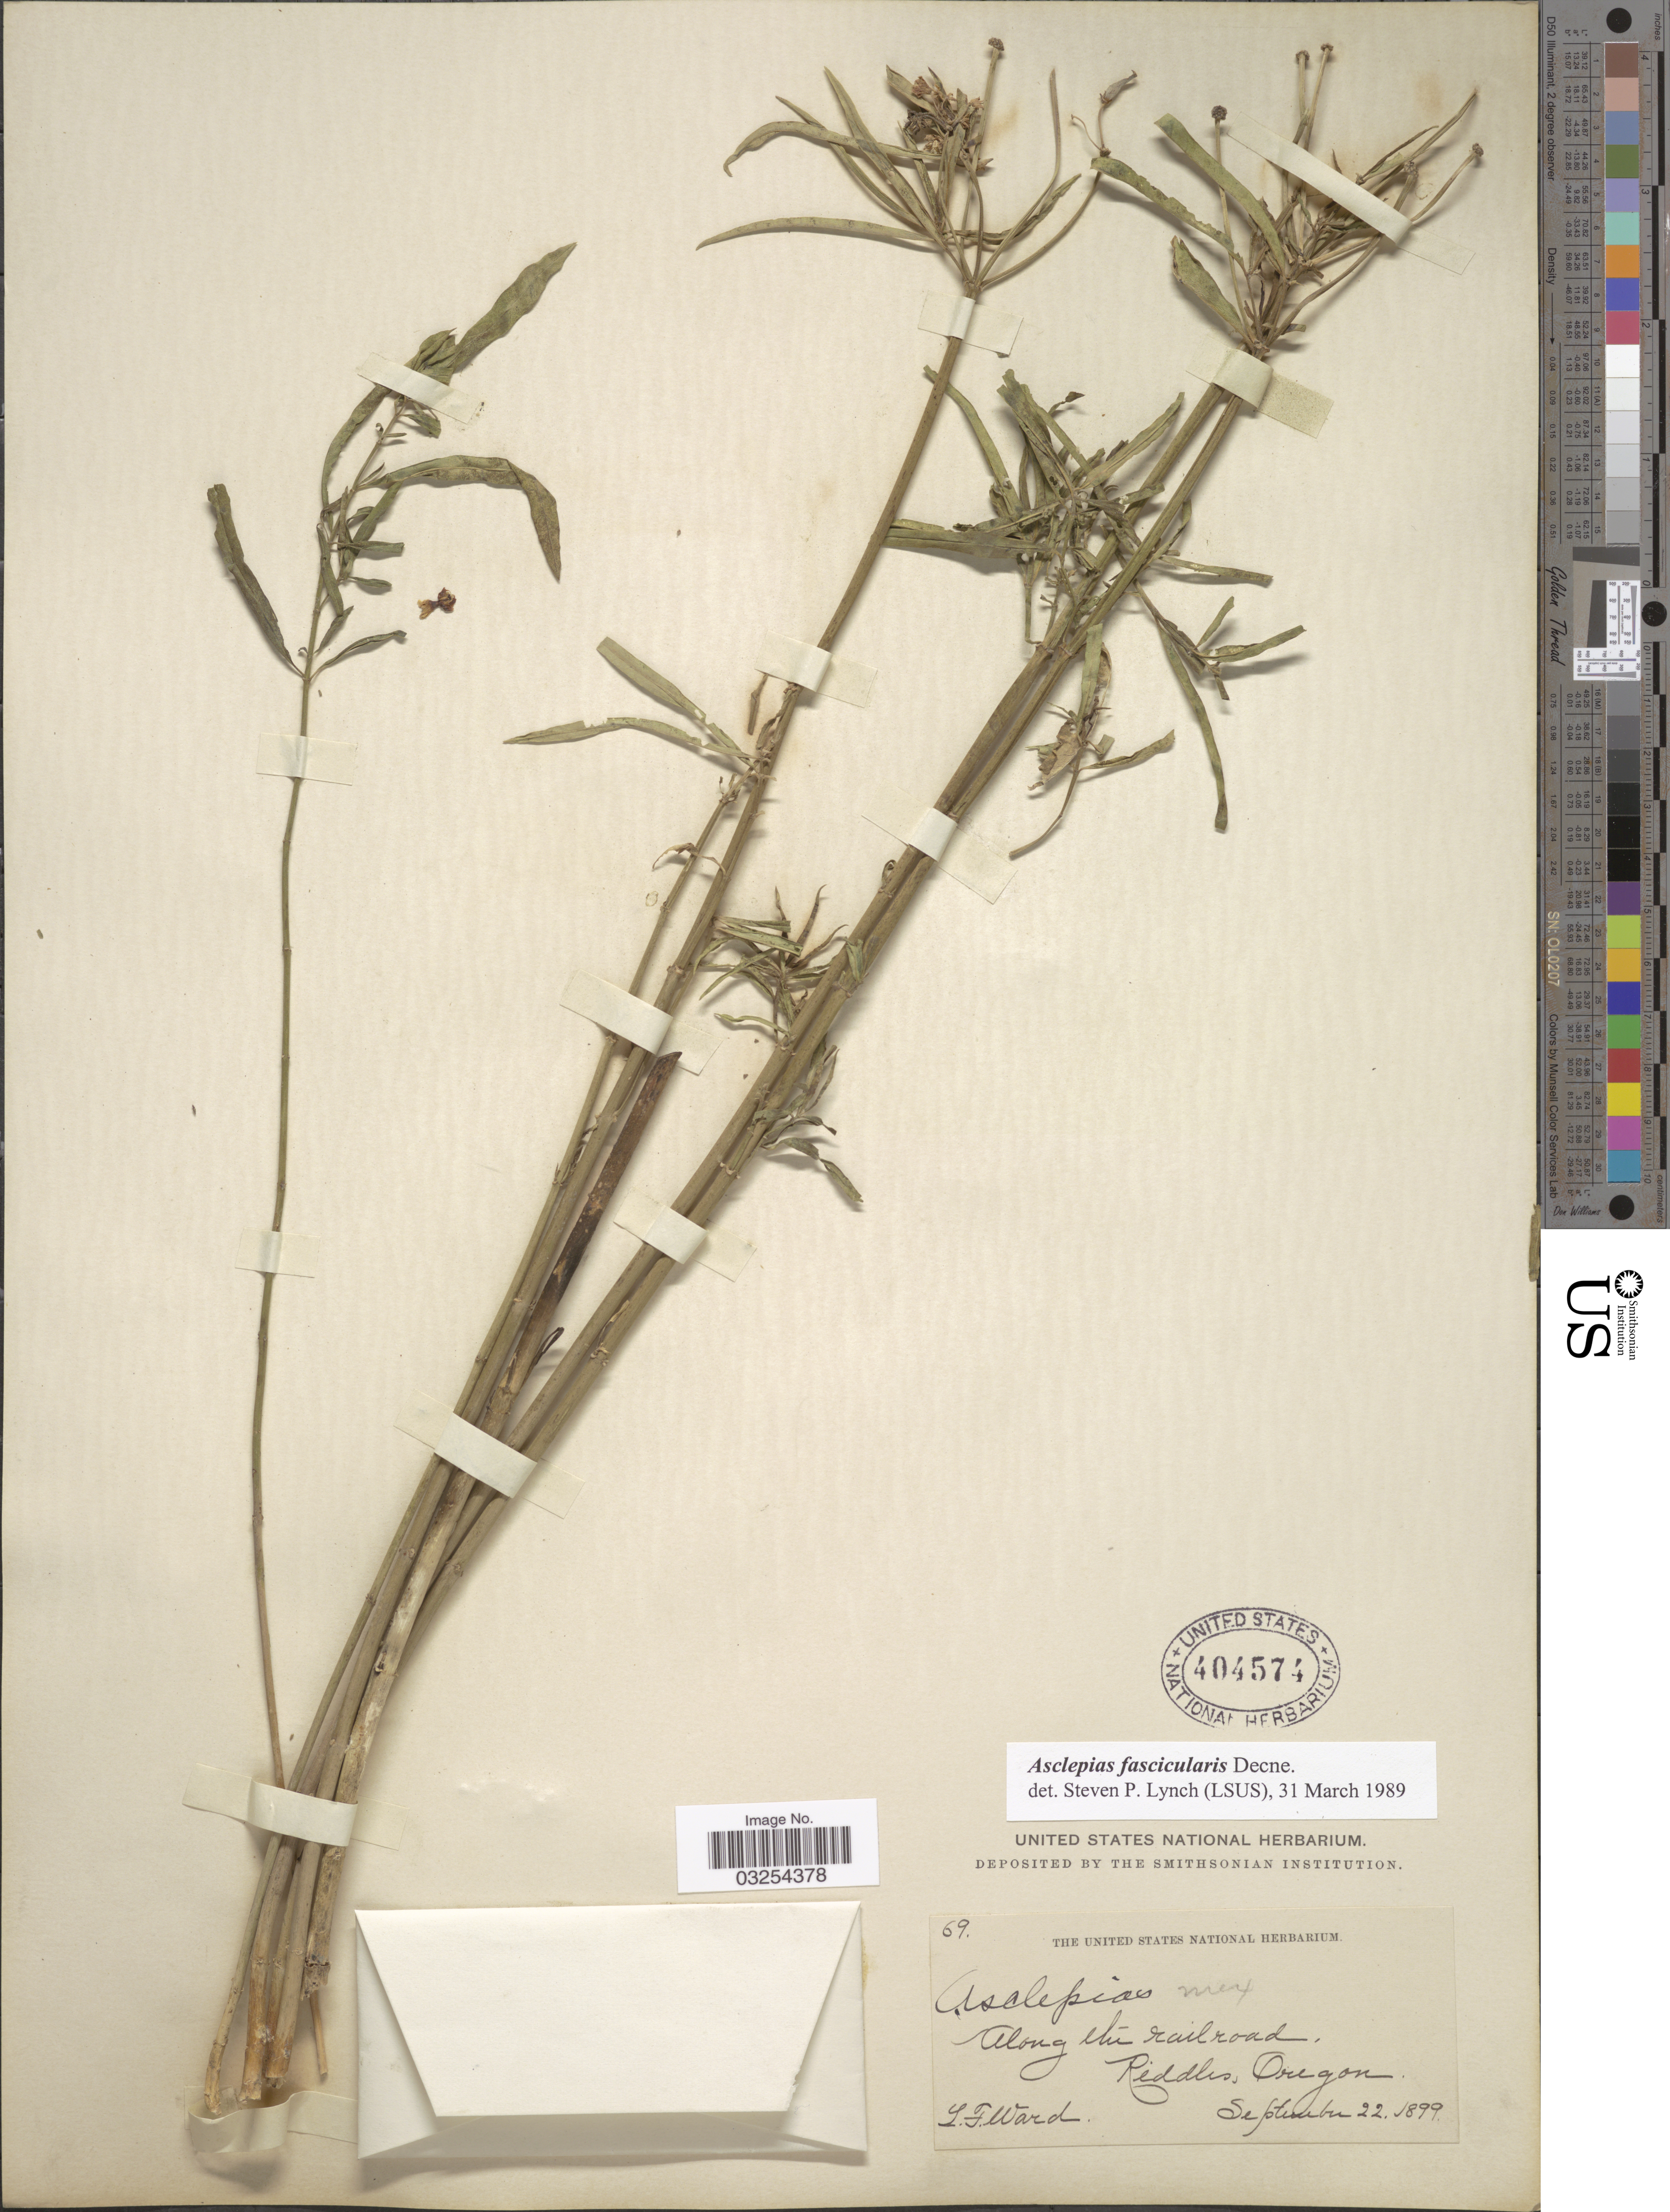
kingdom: Plantae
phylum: Tracheophyta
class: Magnoliopsida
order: Gentianales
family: Apocynaceae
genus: Asclepias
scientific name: Asclepias fascicularis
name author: Decne.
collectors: L. Ward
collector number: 69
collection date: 1899-09-22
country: United States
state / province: Oregon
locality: Along the railroad, Riddles.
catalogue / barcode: US 404574